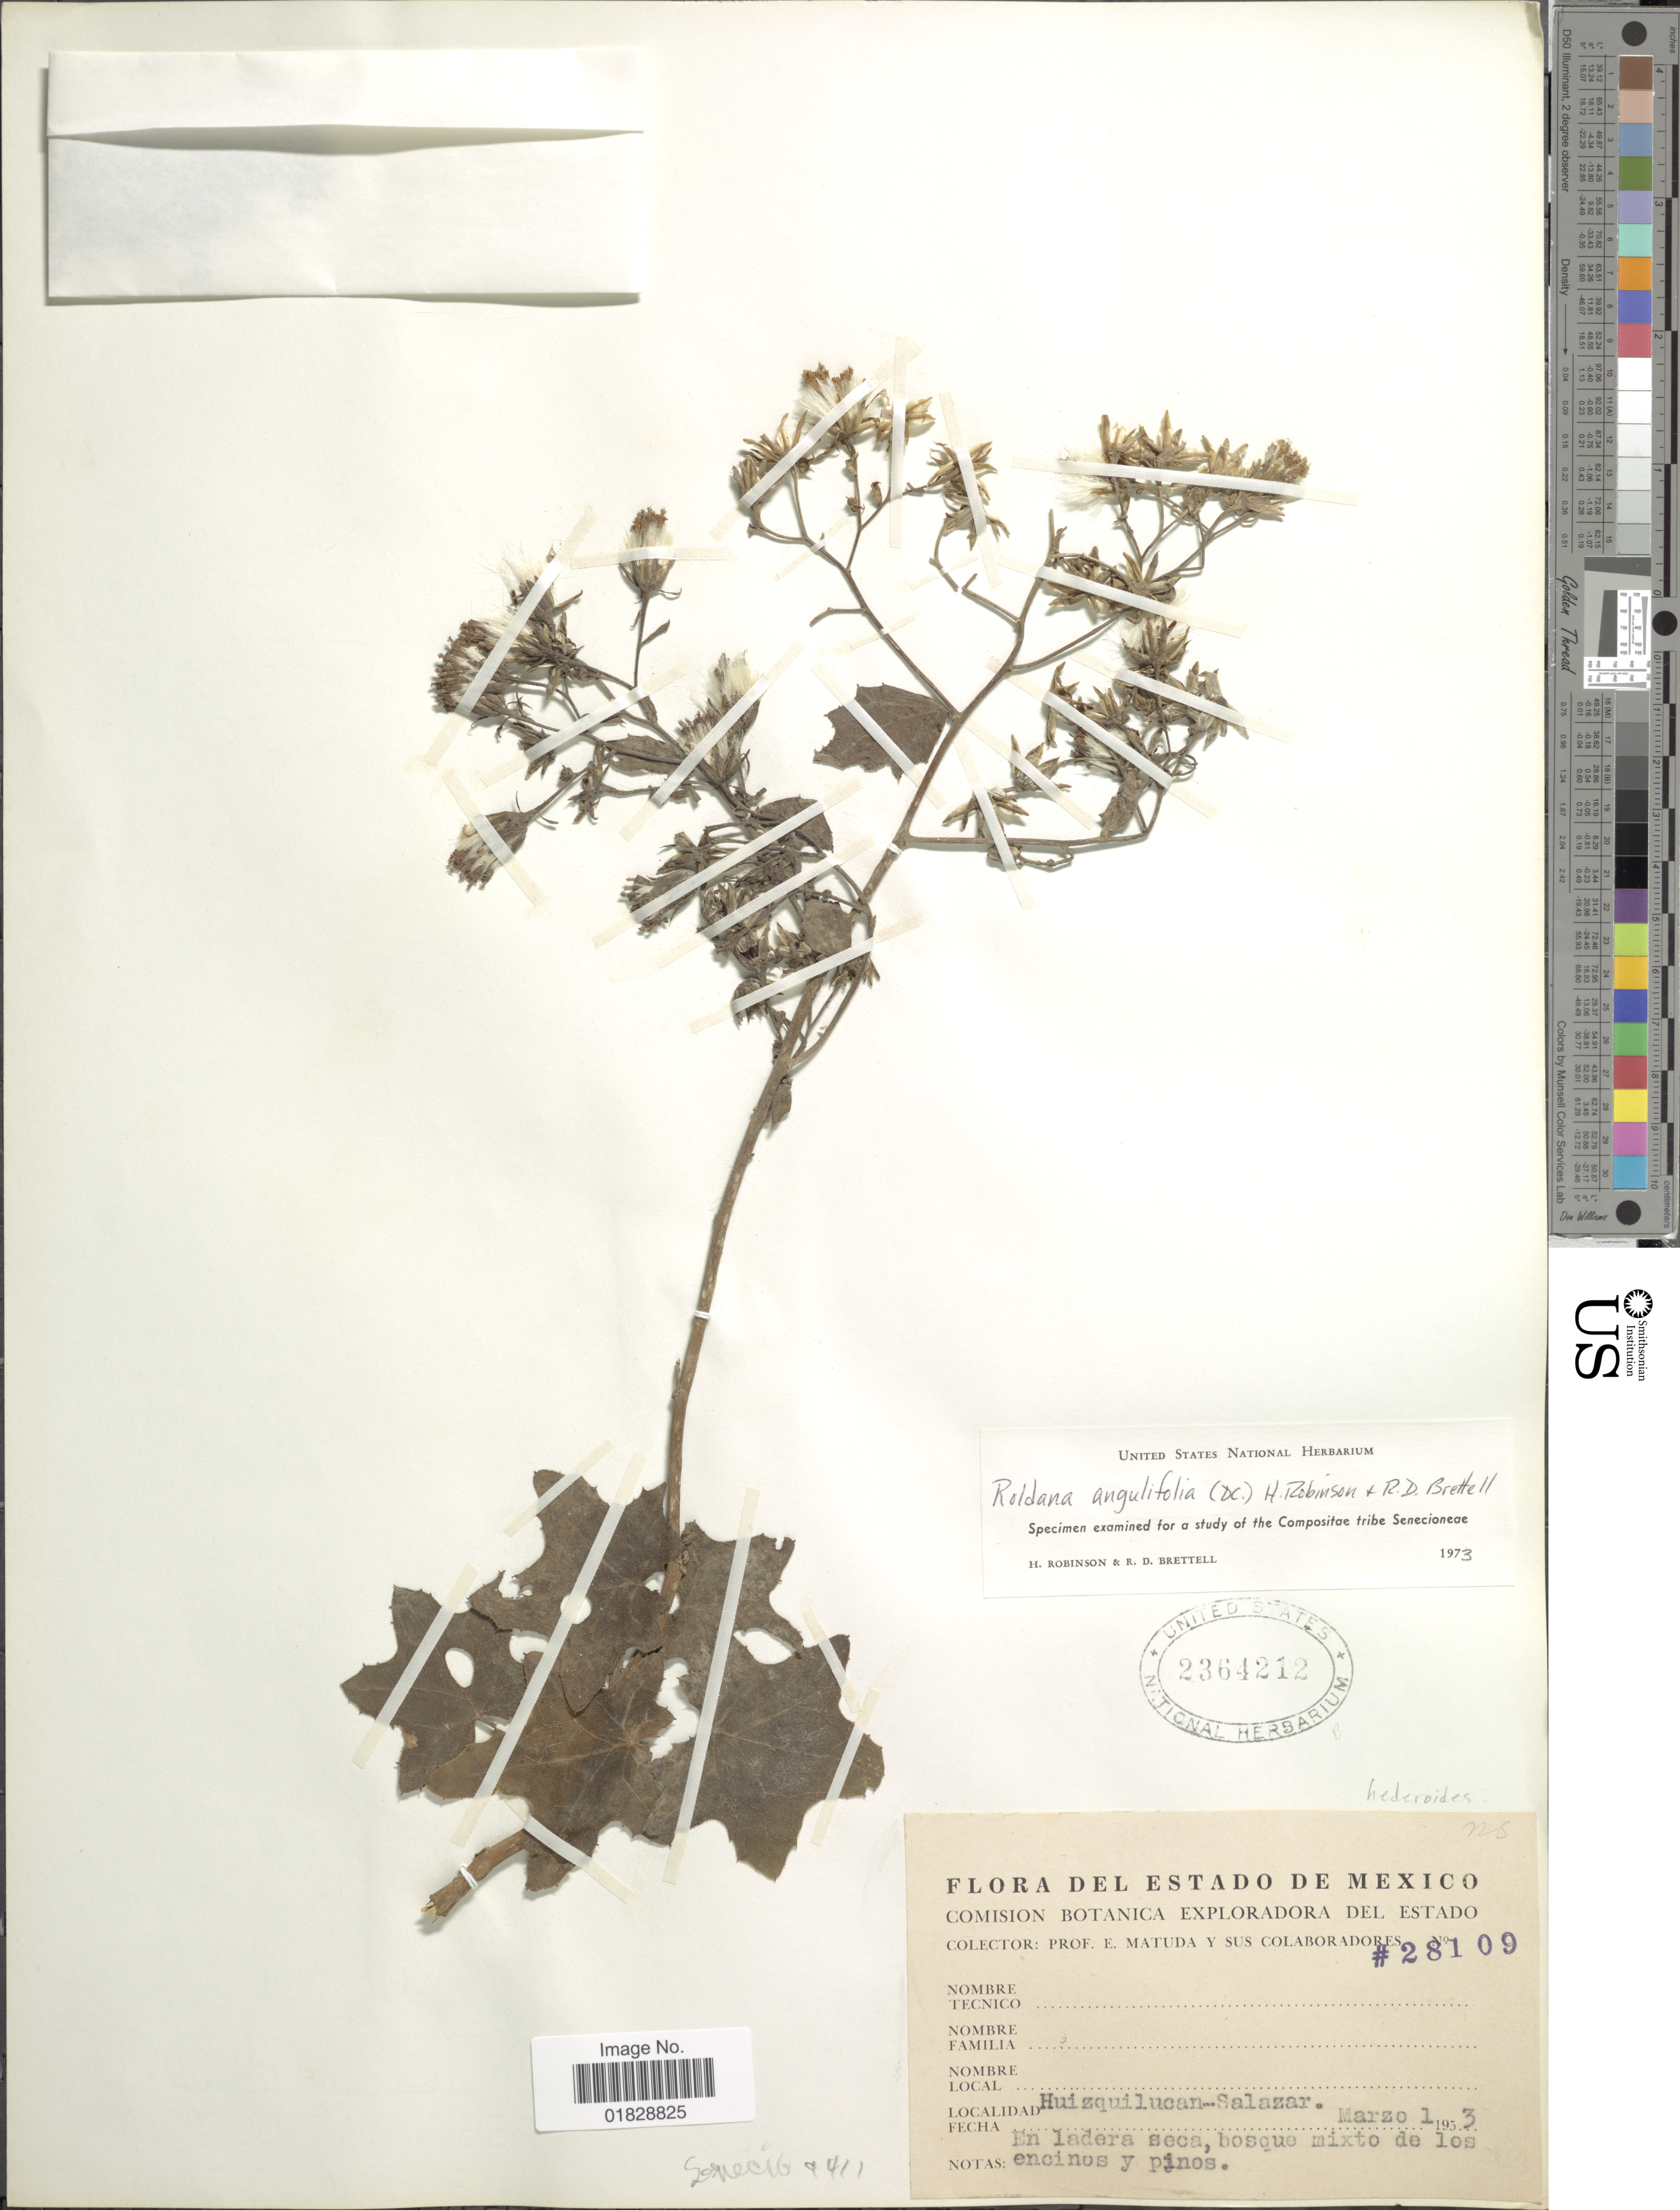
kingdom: Plantae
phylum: Tracheophyta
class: Magnoliopsida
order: Asterales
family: Asteraceae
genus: Roldana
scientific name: Roldana angulifolia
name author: (DC.) H. Rob. & Brettell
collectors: E. Matuda & et al.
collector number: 28109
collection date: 1953-03-01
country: Mexico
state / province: México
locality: Estado de Mexico. Huizquilucan-Salazar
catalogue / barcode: US 2364212